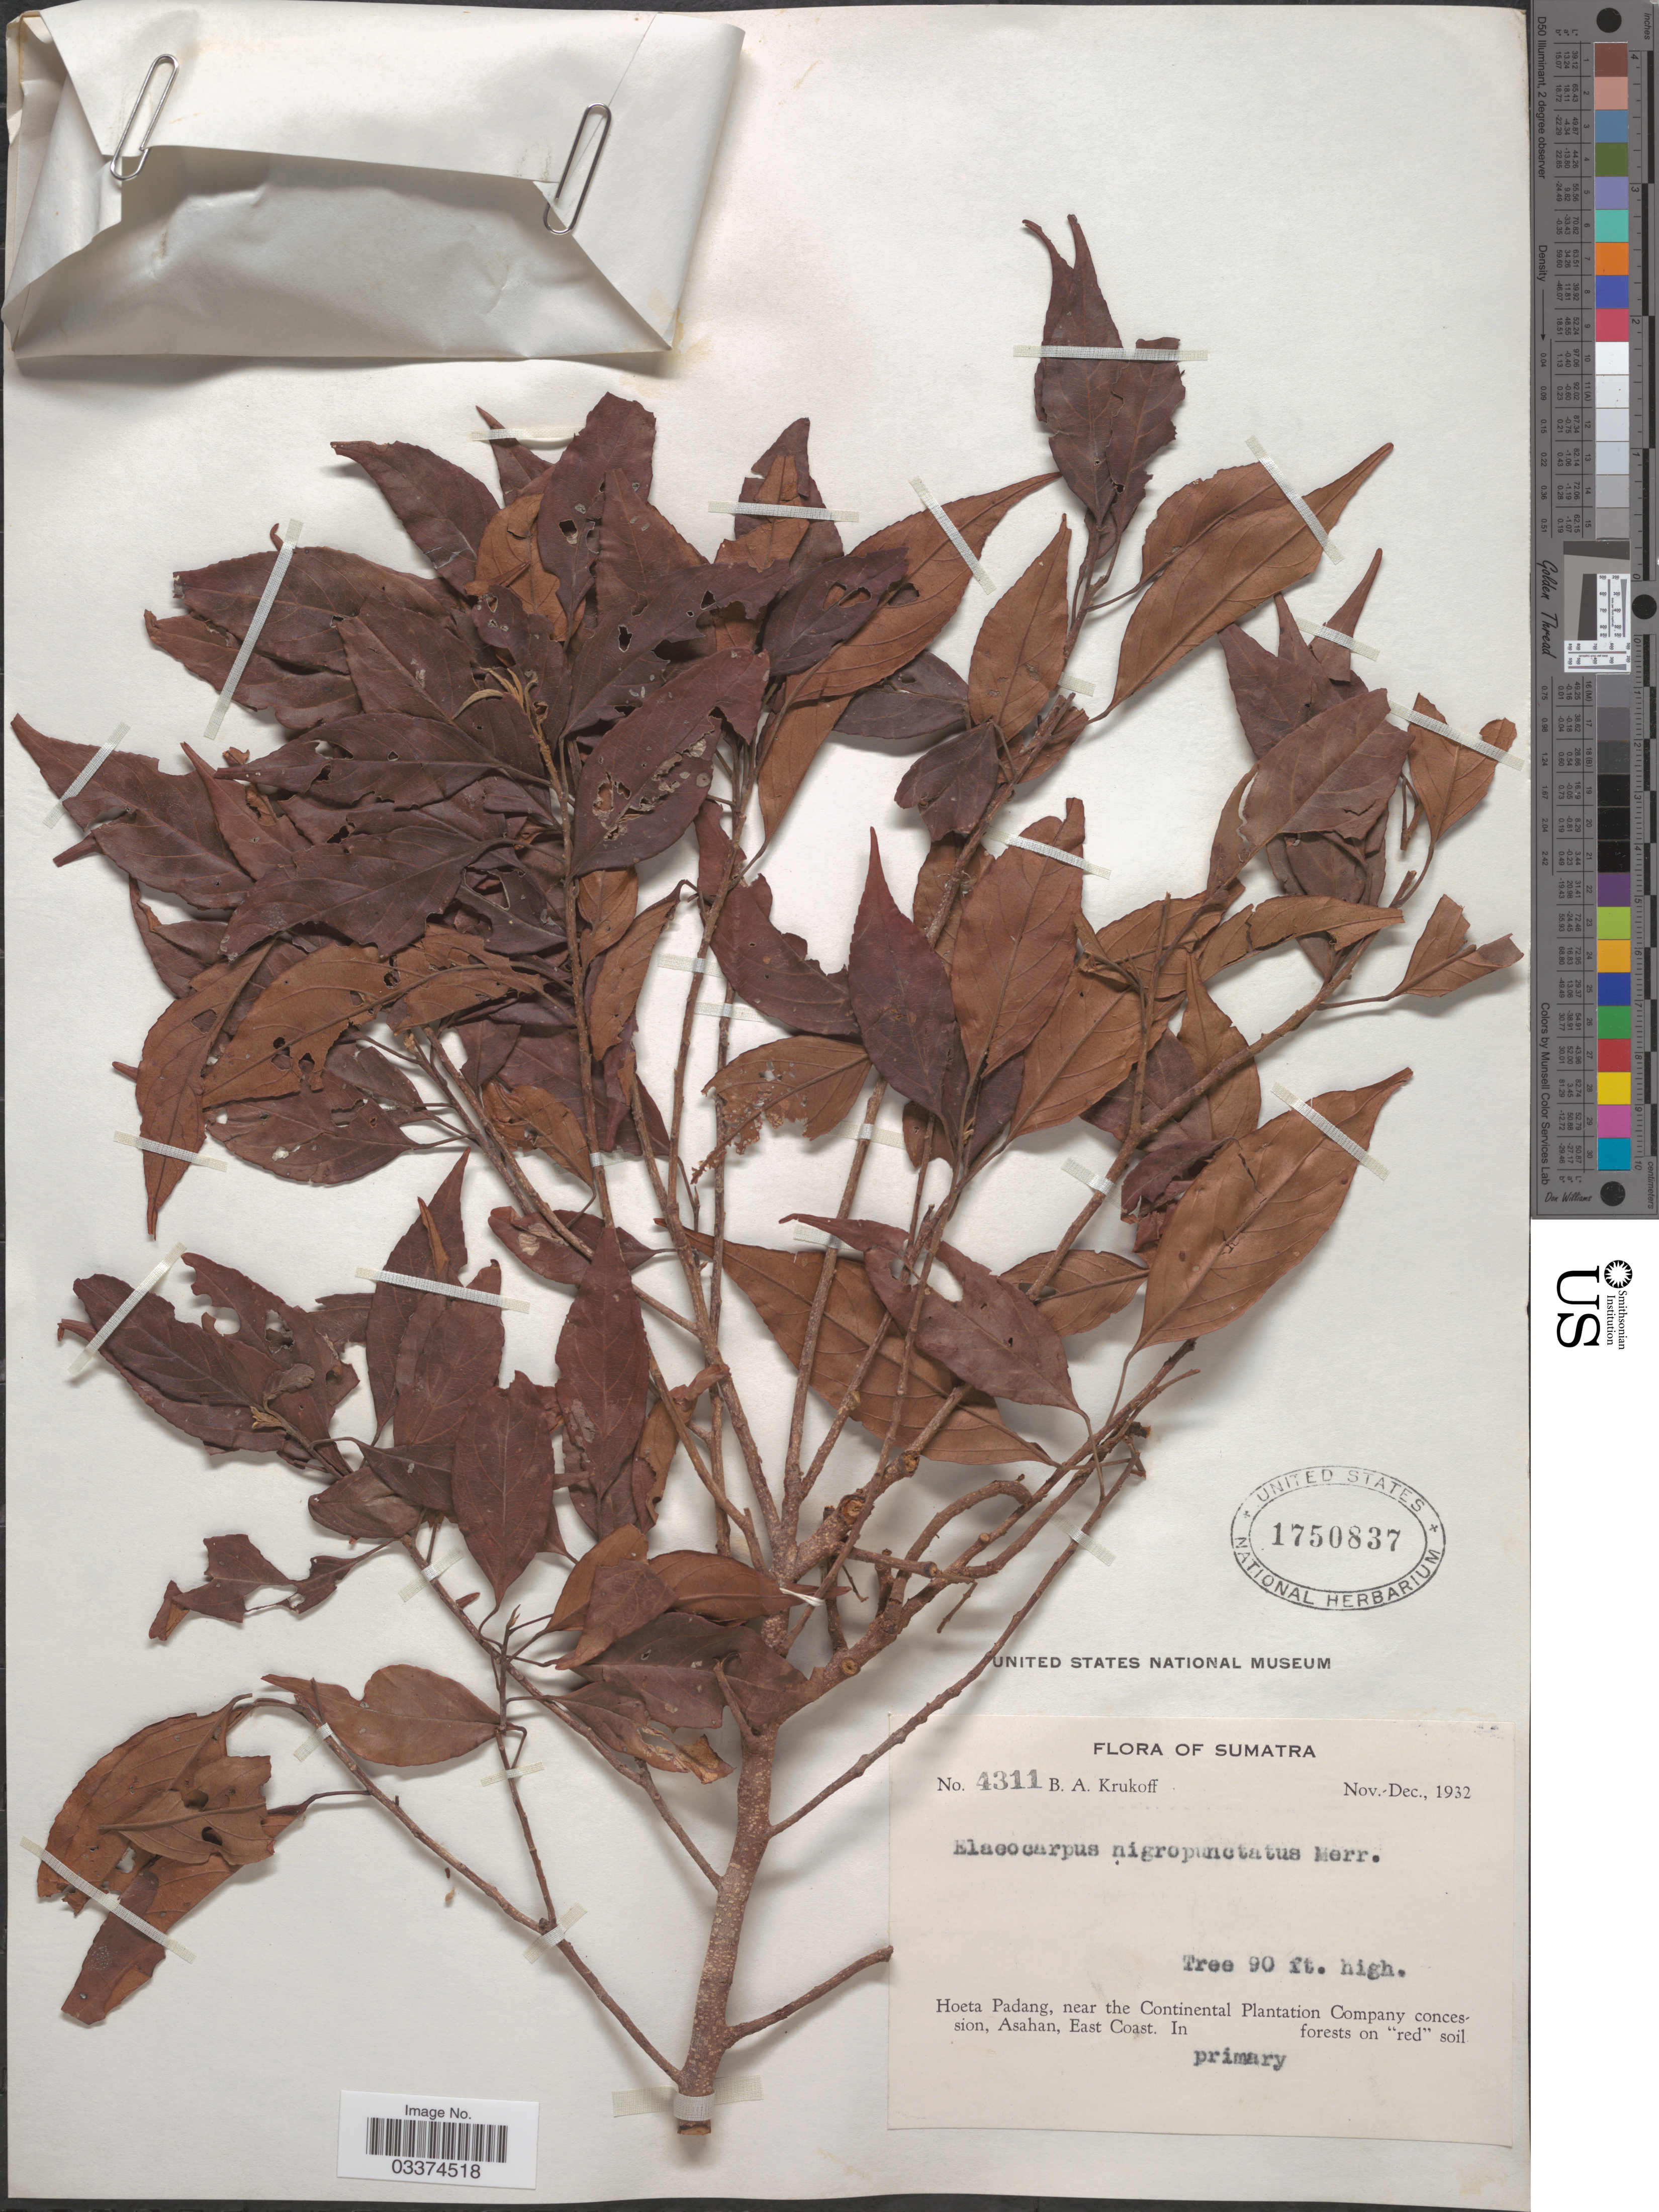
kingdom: Plantae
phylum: Tracheophyta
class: Magnoliopsida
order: Oxalidales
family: Elaeocarpaceae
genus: Elaeocarpus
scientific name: Elaeocarpus nitidus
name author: Jack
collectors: B. A. Krukoff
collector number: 4311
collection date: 1932-11/1932-12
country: Indonesia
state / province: Sumatra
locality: Hoeta Padang, near the Continental Plantation Company concession, Asahan, East Coast.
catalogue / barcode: US 1750837